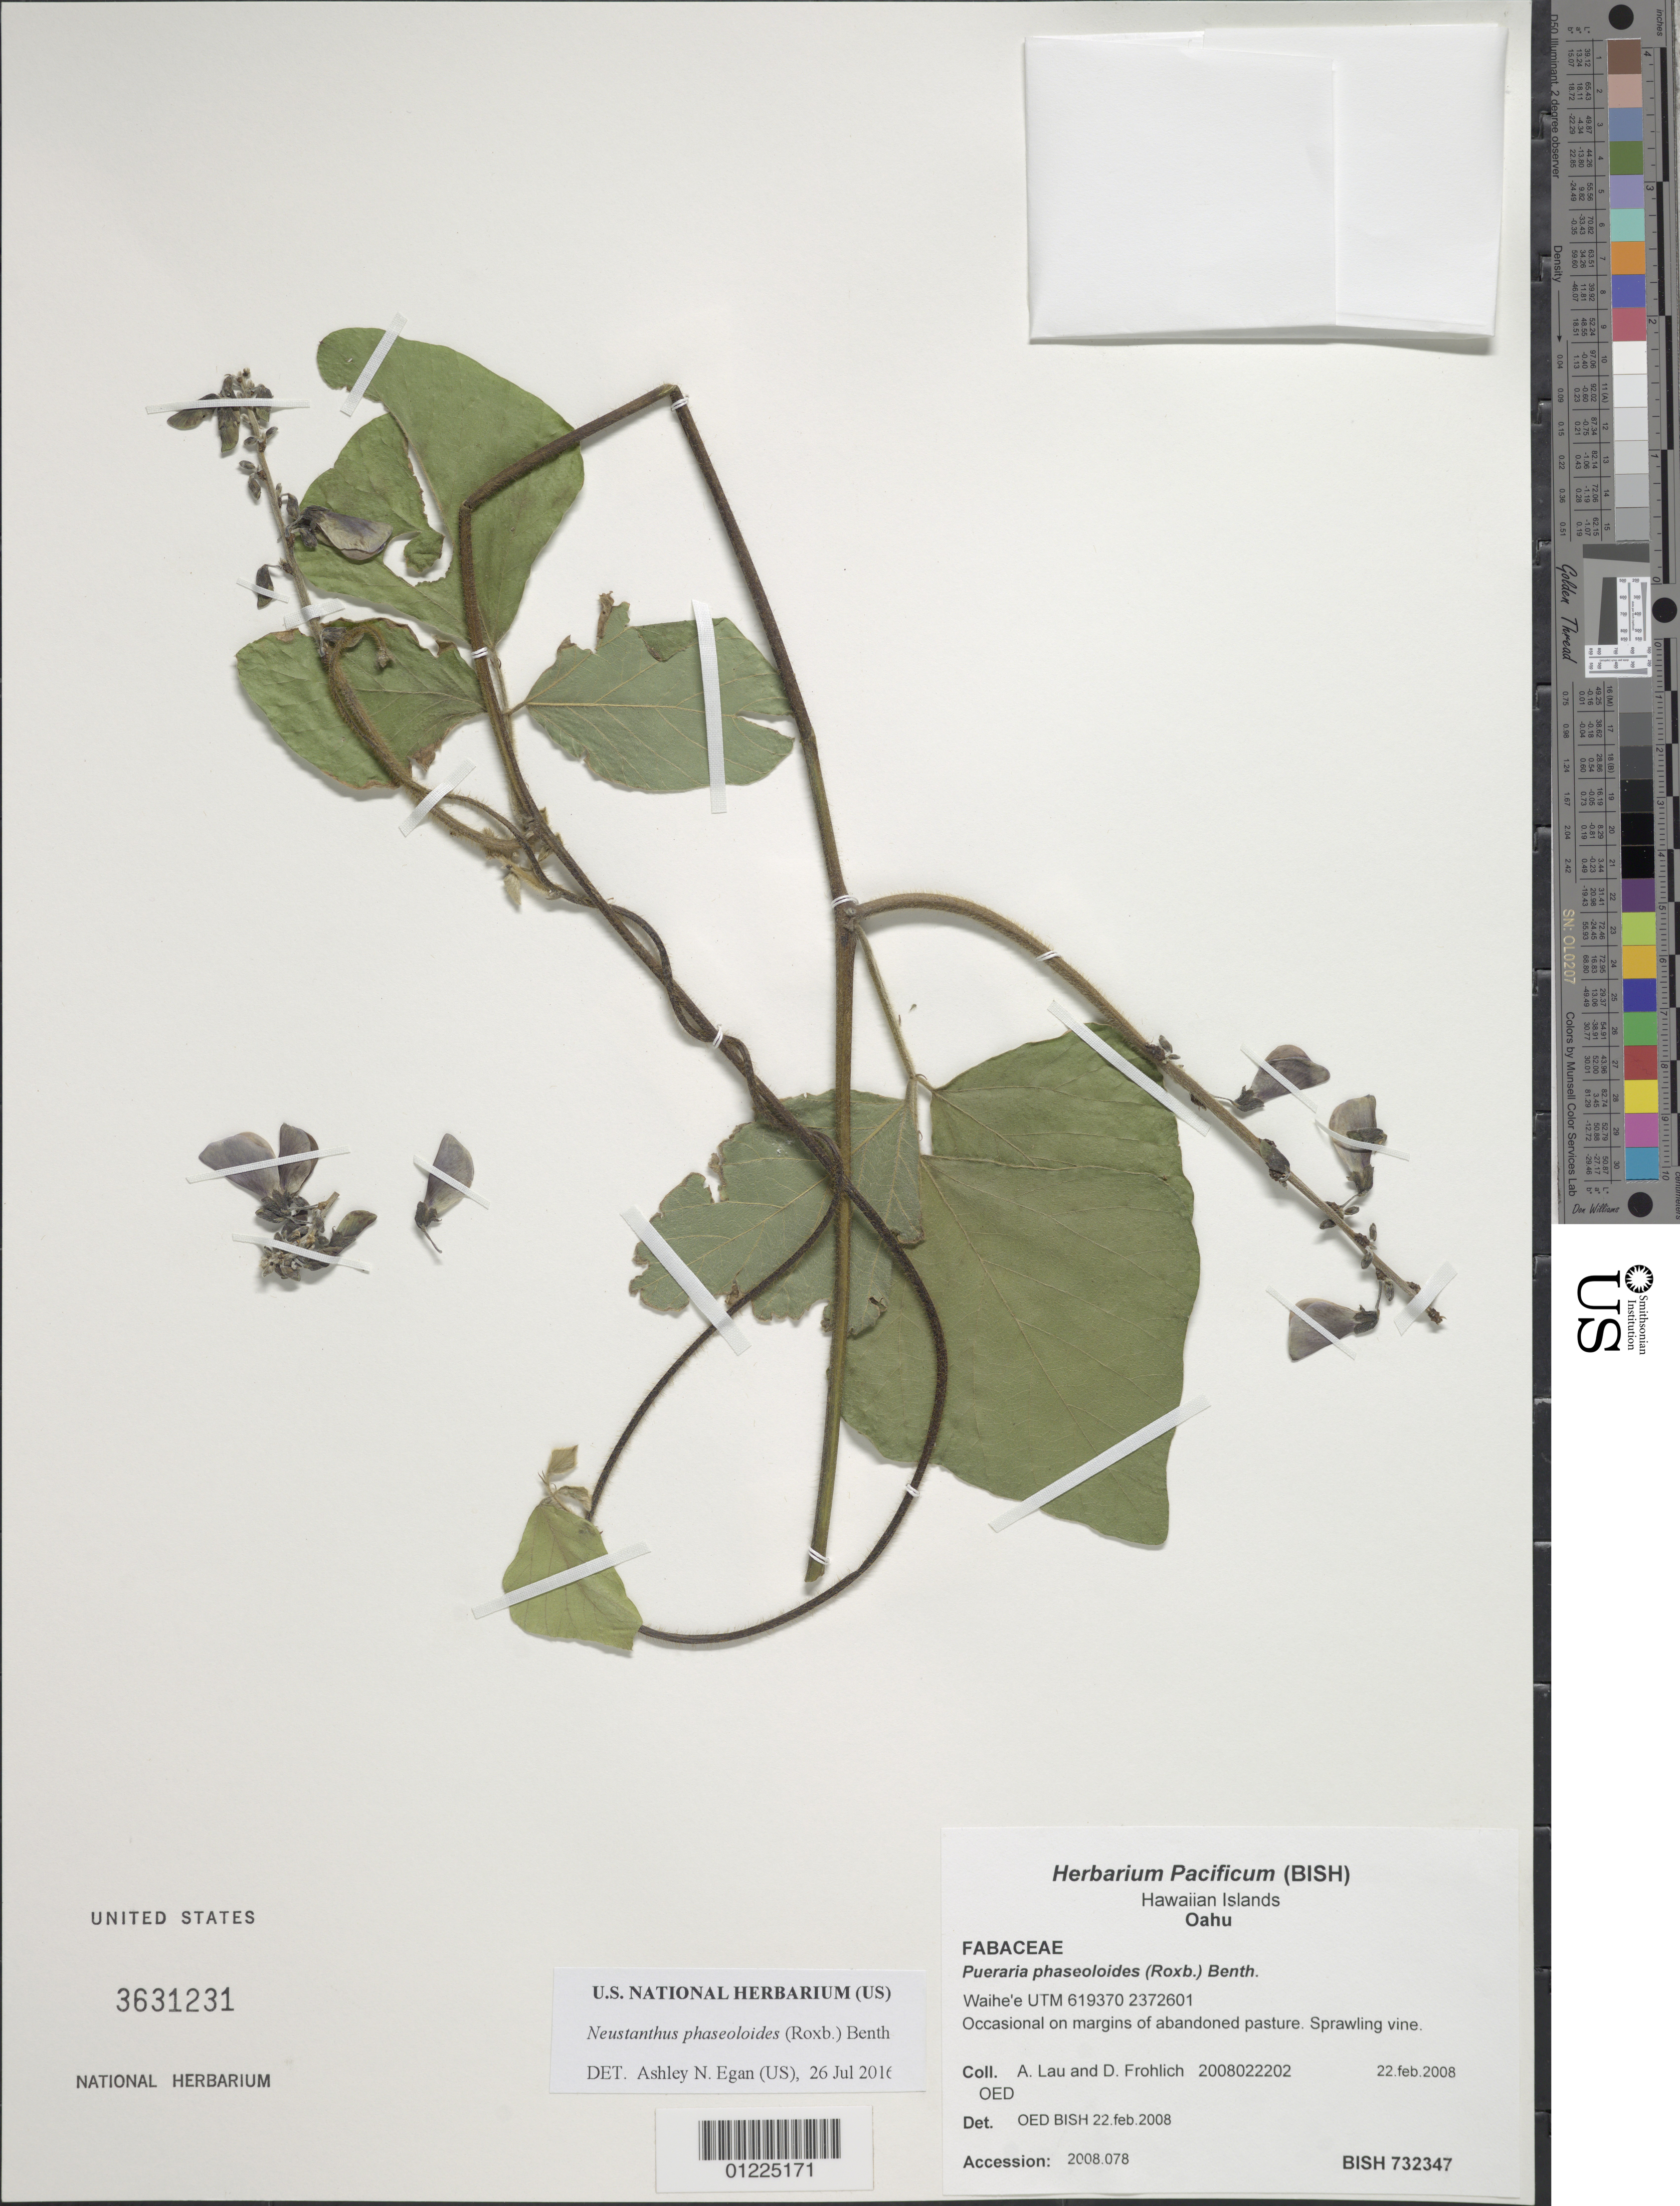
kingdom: Plantae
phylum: Tracheophyta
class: Magnoliopsida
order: Fabales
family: Fabaceae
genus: Neustanthus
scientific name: Neustanthus sp.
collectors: A. Lau & D. Frohlich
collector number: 2008022202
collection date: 2008-02-22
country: United States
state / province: Hawaii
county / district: Honolulu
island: Oahu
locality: Waihe'e.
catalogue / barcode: US 3631231